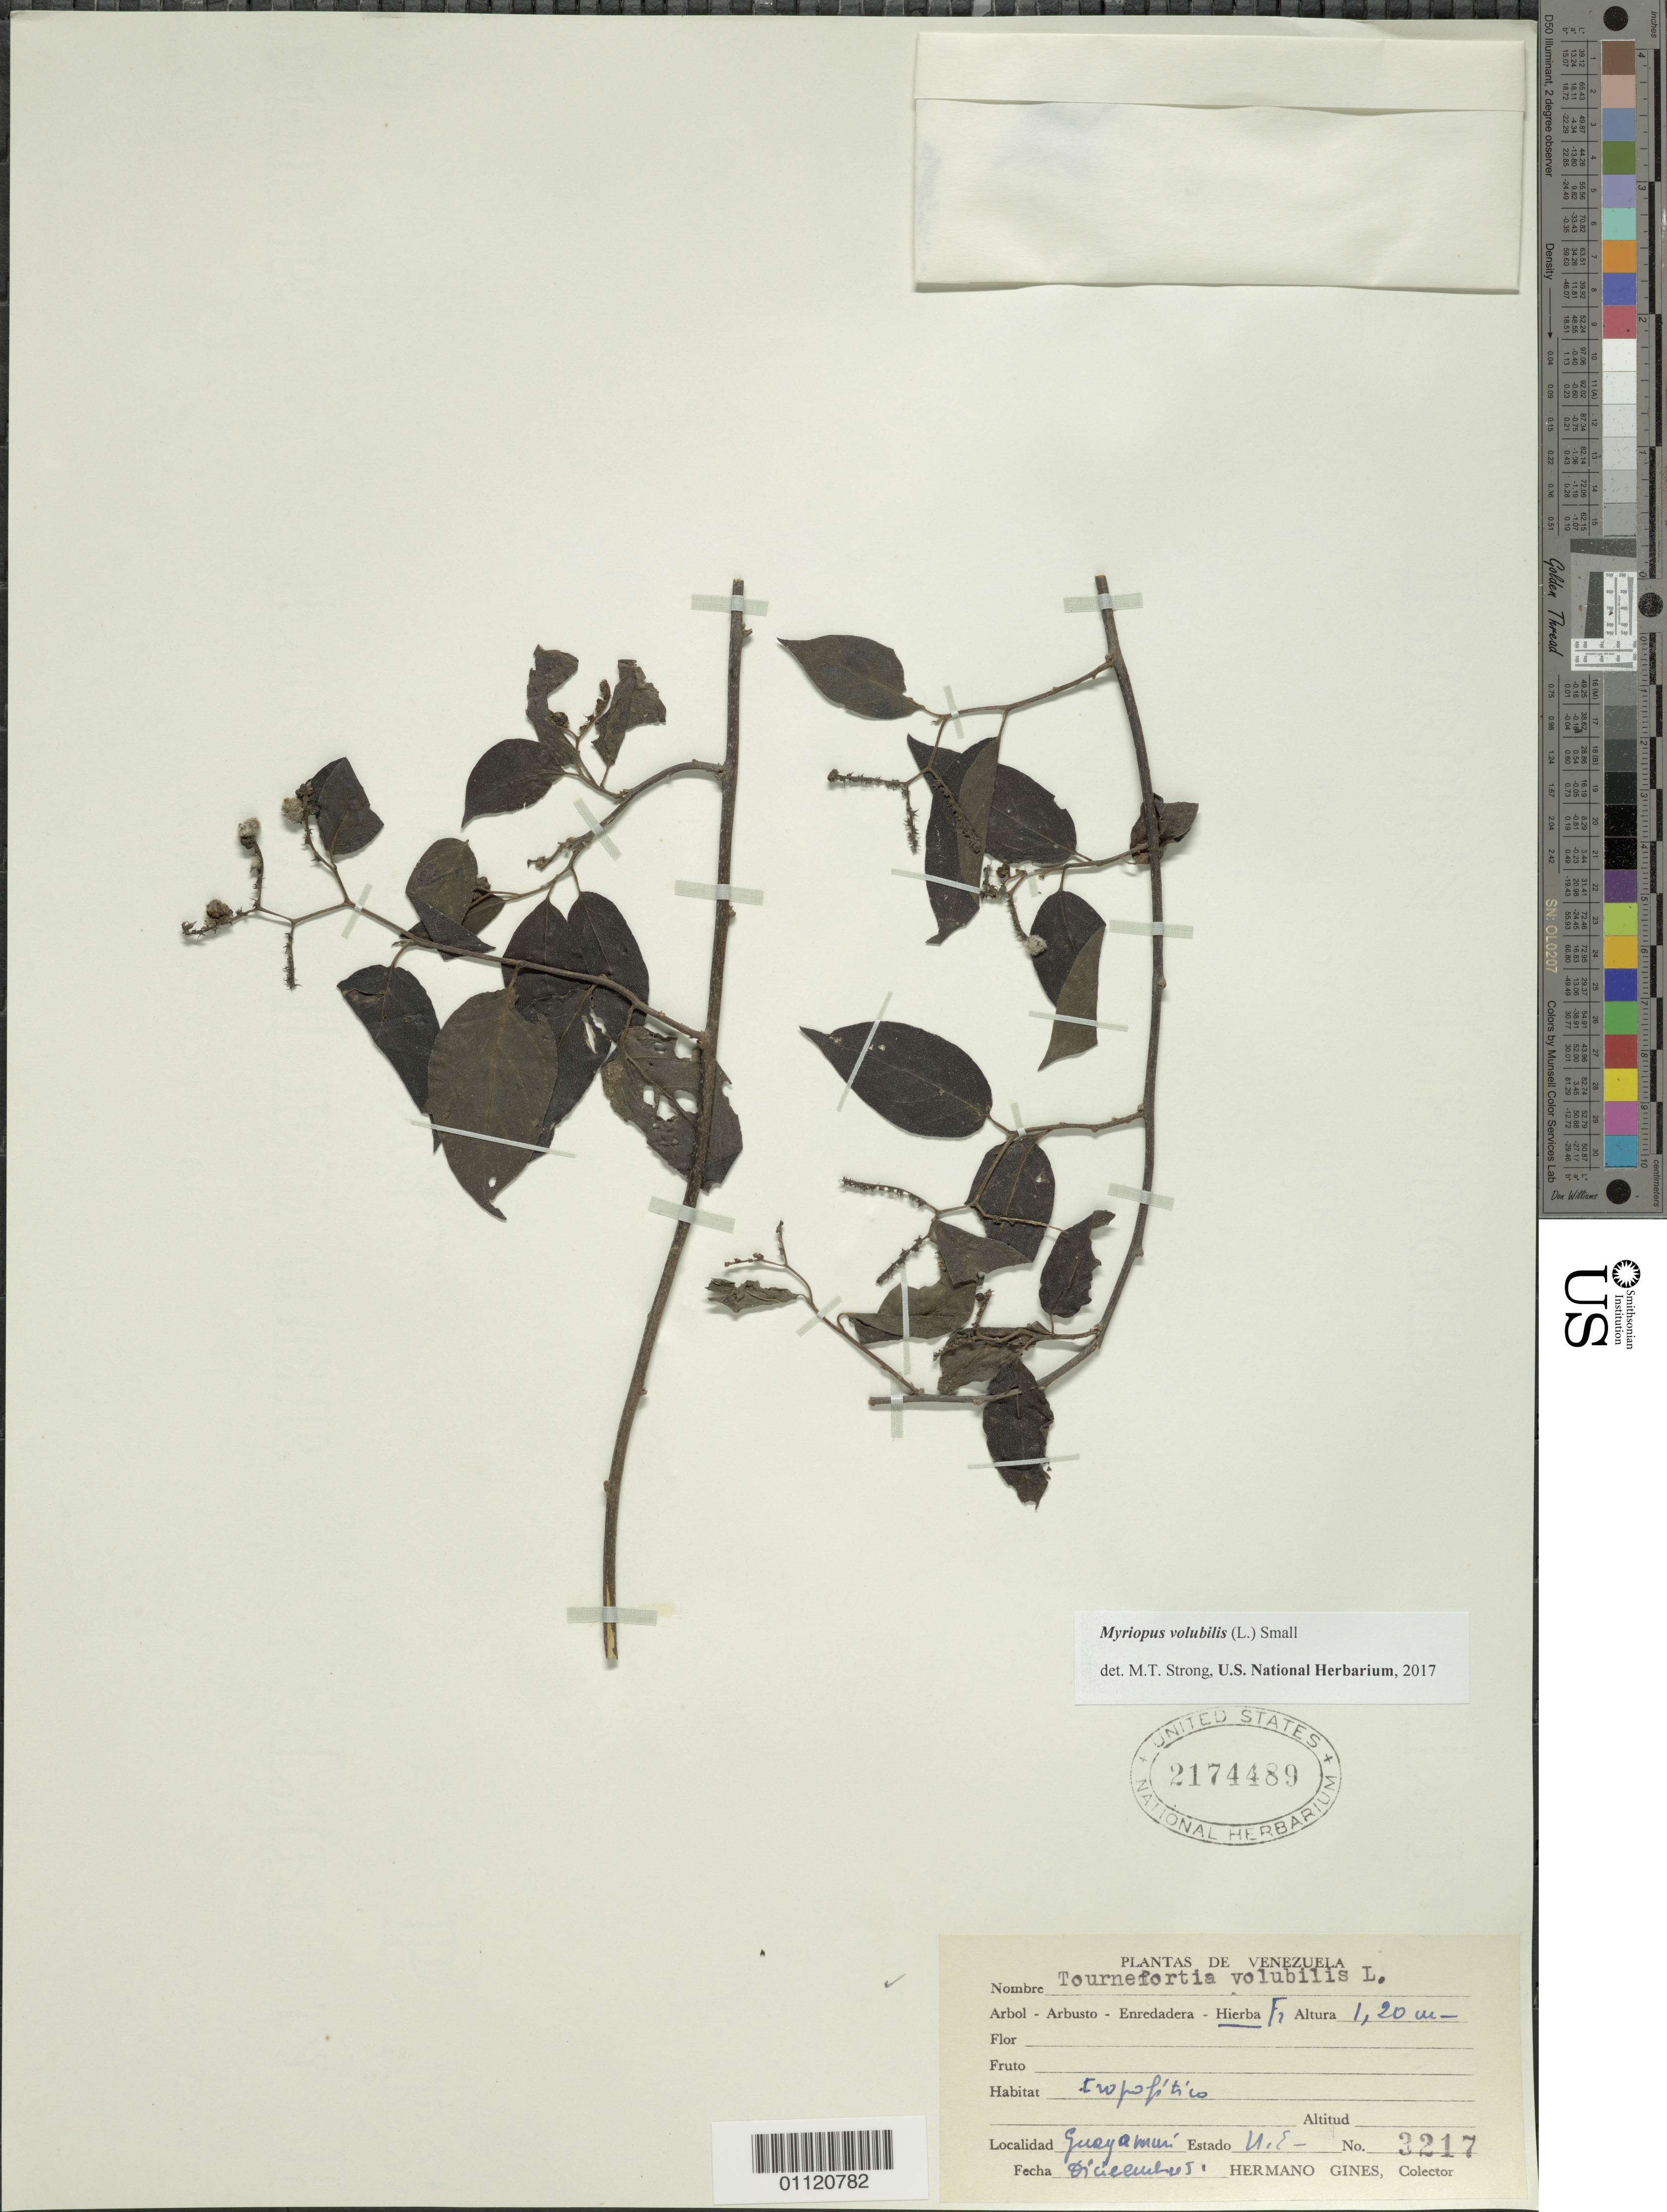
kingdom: Plantae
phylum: Tracheophyta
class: Magnoliopsida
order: Boraginales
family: Heliotropiaceae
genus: Myriopus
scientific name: Myriopus volubilis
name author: (L.) Small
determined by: Strong, Mark T., (BOT), Smithsonian Institution - National Museum of Natural History (UNITED STATES)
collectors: Bro. Gines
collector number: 3217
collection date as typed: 01 Dec 1951 to 31 Dec 1951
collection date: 1951-12-01/1951-12-31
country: Venezuela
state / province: Nueva Esparta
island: Margarita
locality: Guayamuri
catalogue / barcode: US 2174489